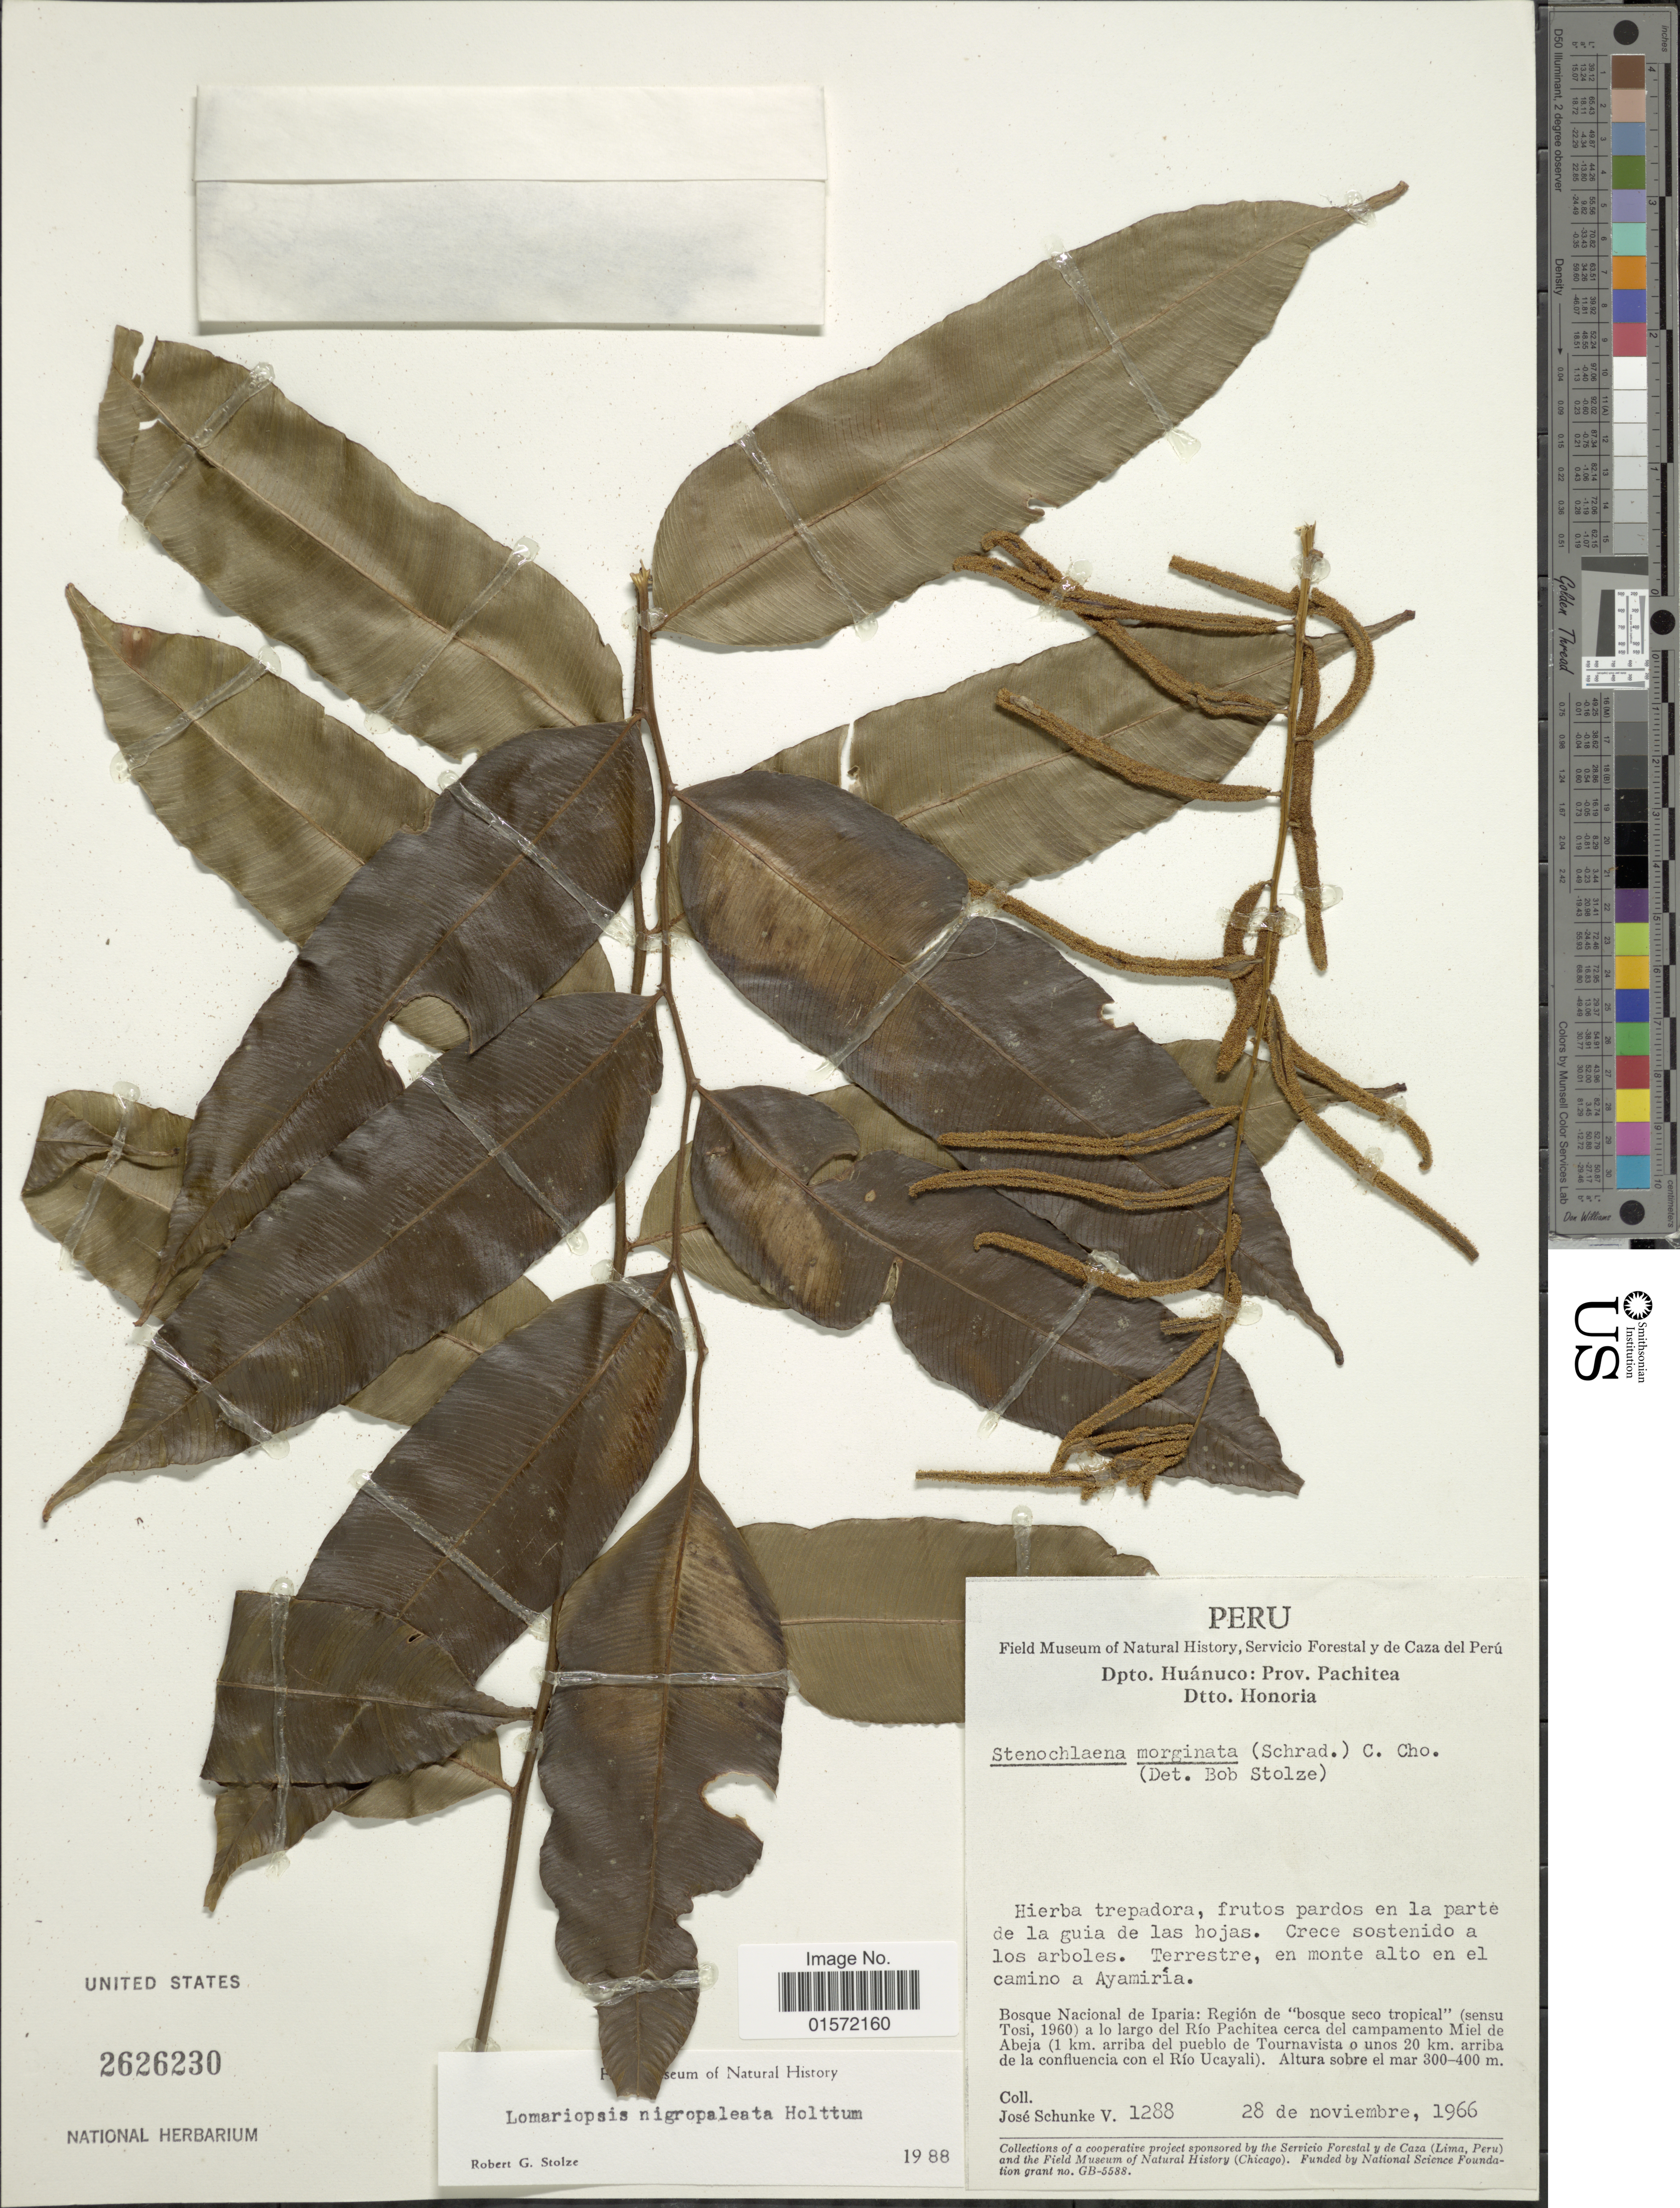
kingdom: Plantae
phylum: Tracheophyta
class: Polypodiopsida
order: Polypodiales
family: Lomariopsidaceae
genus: Lomariopsis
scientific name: Lomariopsis nigropaleata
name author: Holttum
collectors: J. Schunke Vigo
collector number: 1288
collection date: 1966-11-28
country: Peru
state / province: Huánuco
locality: Prov. Pachitea, Dtto. Honoria, Bosque Nacional de Iparia: Región de "bosque seco tropical" (sensu Tosi, 1960) a lo largo del Río Pachitea cerca del campamento Miel de Abeja (1 km. arriba del pueblo de Tournavista o unos 20 km. arriba de la confluencia con el Río Ucayali)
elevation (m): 300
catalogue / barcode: US 2626230